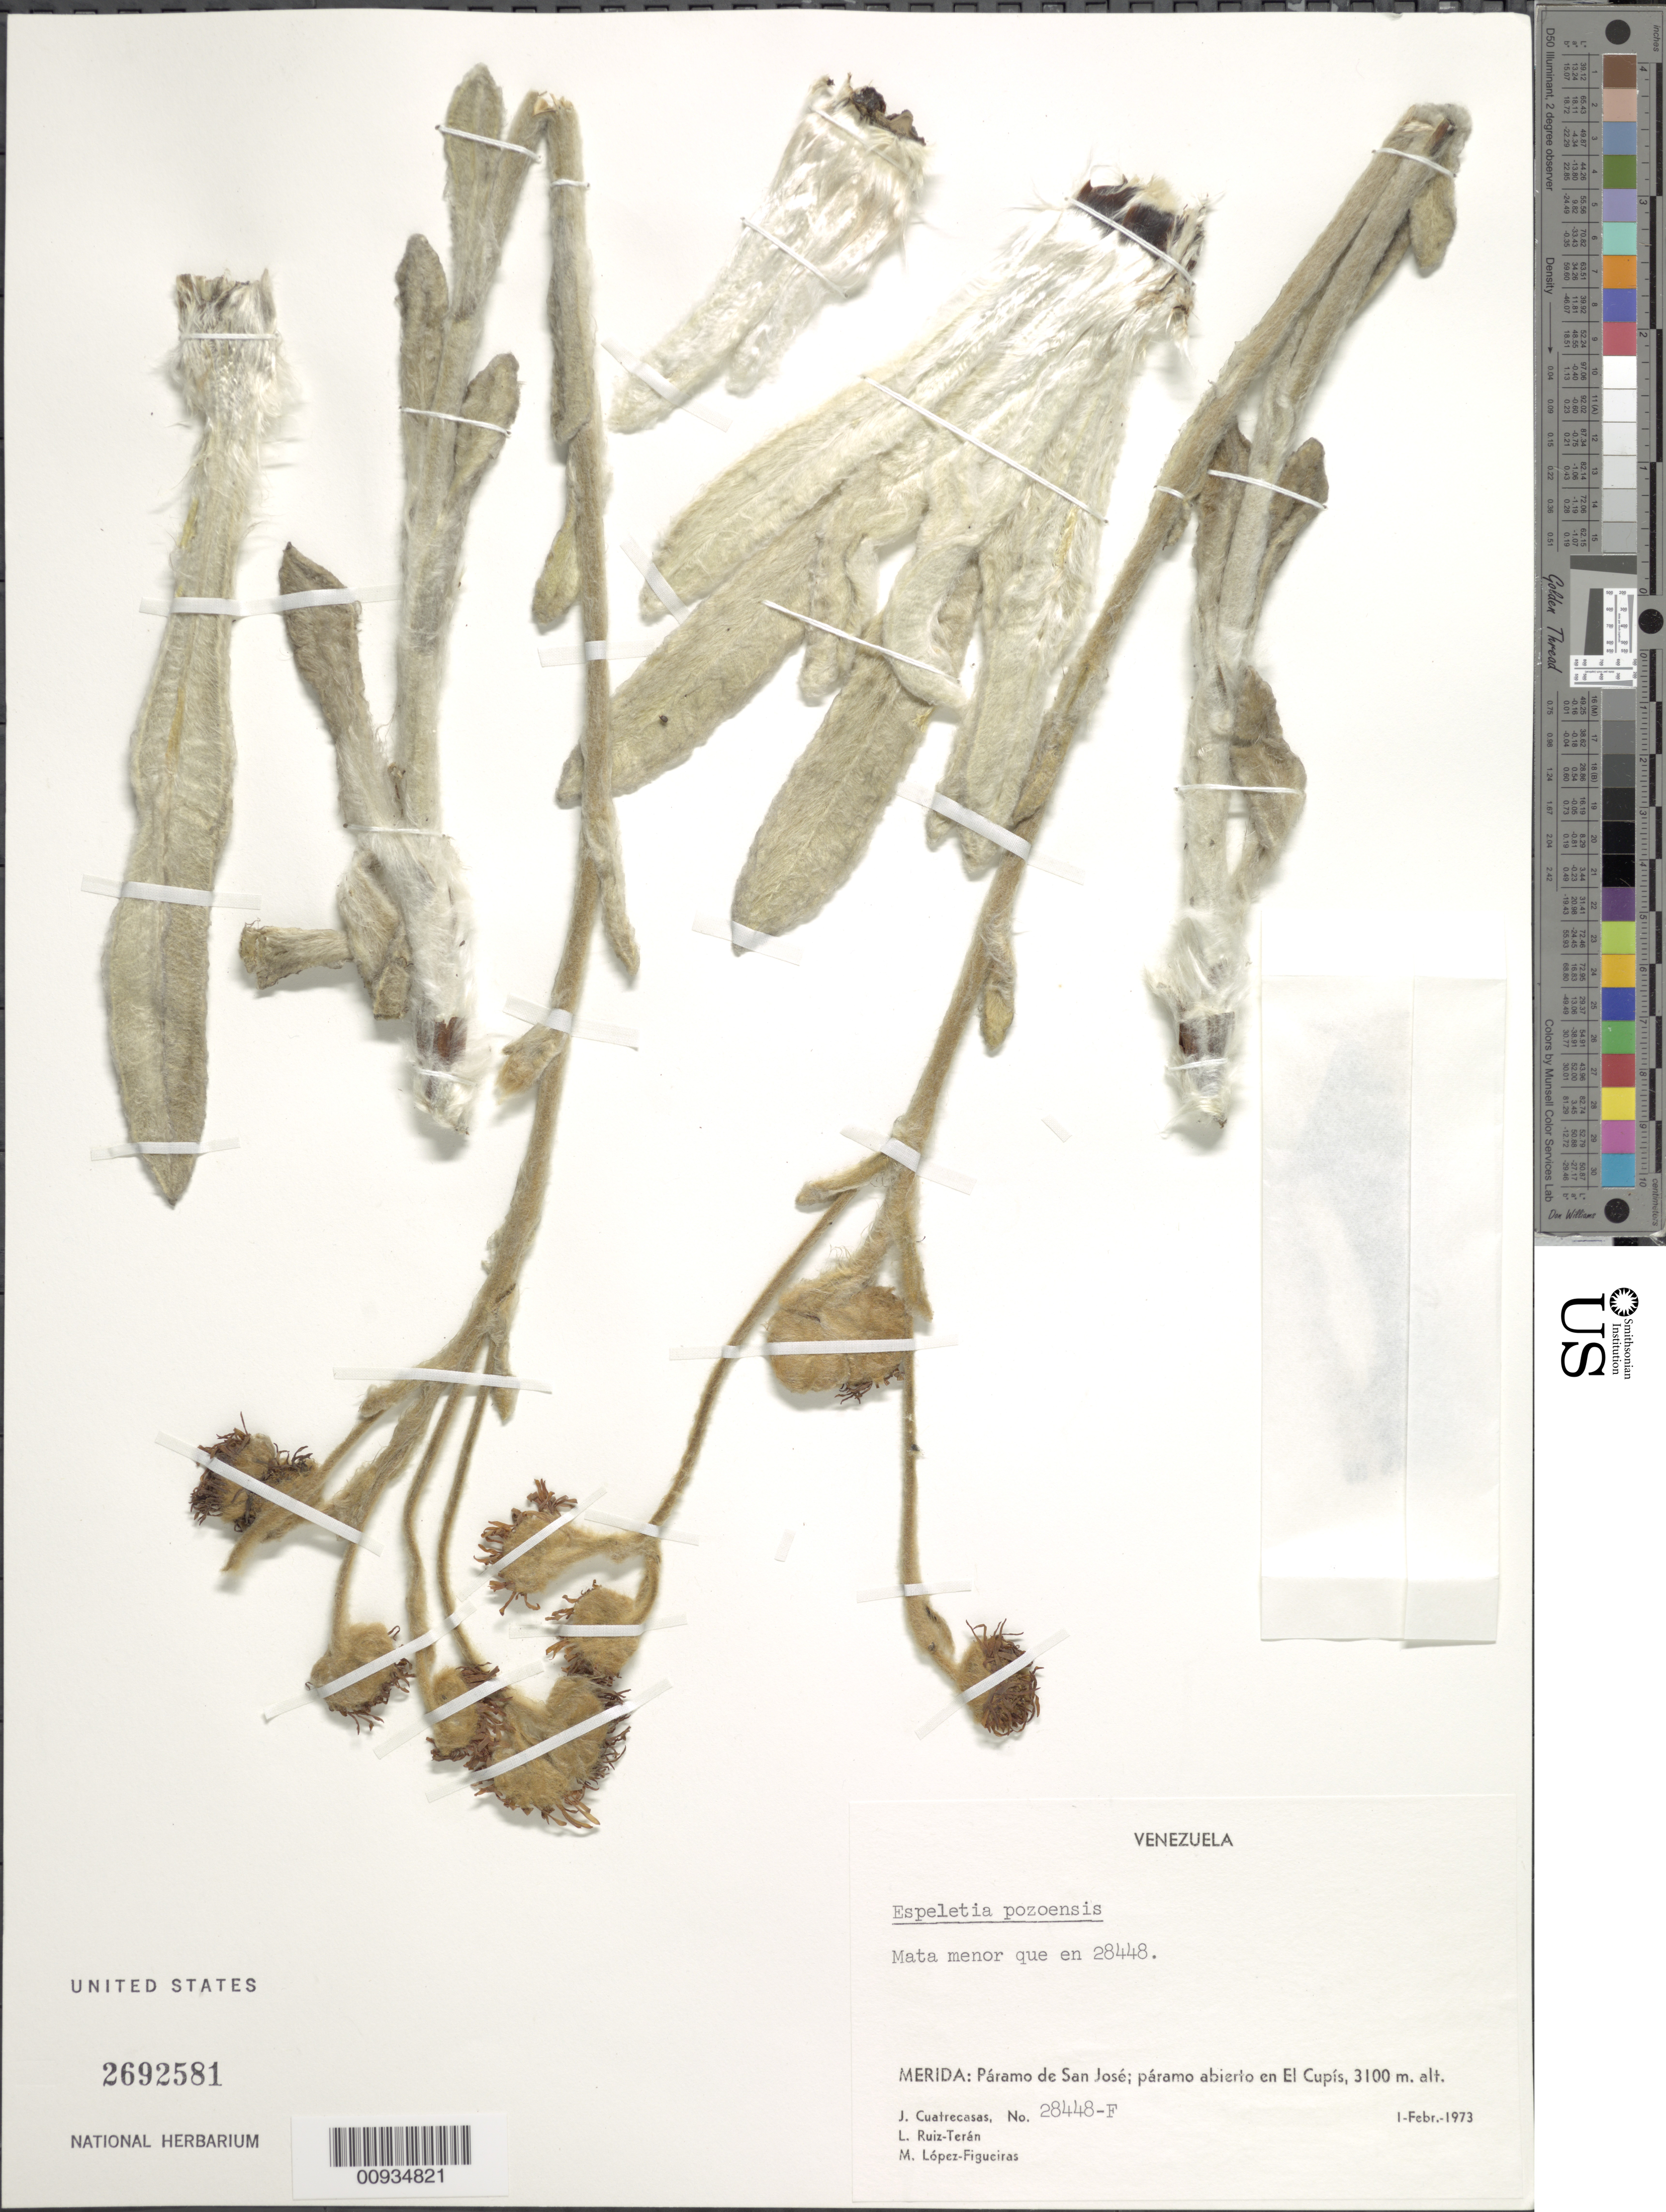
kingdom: Plantae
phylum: Tracheophyta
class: Magnoliopsida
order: Asterales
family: Asteraceae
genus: Espeletiopsis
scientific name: Espeletiopsis pozoensis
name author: (Cuatrec.) Cuatrec.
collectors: J. Cuatrecasas, L. E. Ruíz-Terán & M. López Figueiras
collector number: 28448-F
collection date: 1973-02-01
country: Venezuela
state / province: Mérida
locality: Paramo de San Jose, paramo abierto en El Cupis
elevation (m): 3100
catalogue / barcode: US 2692581